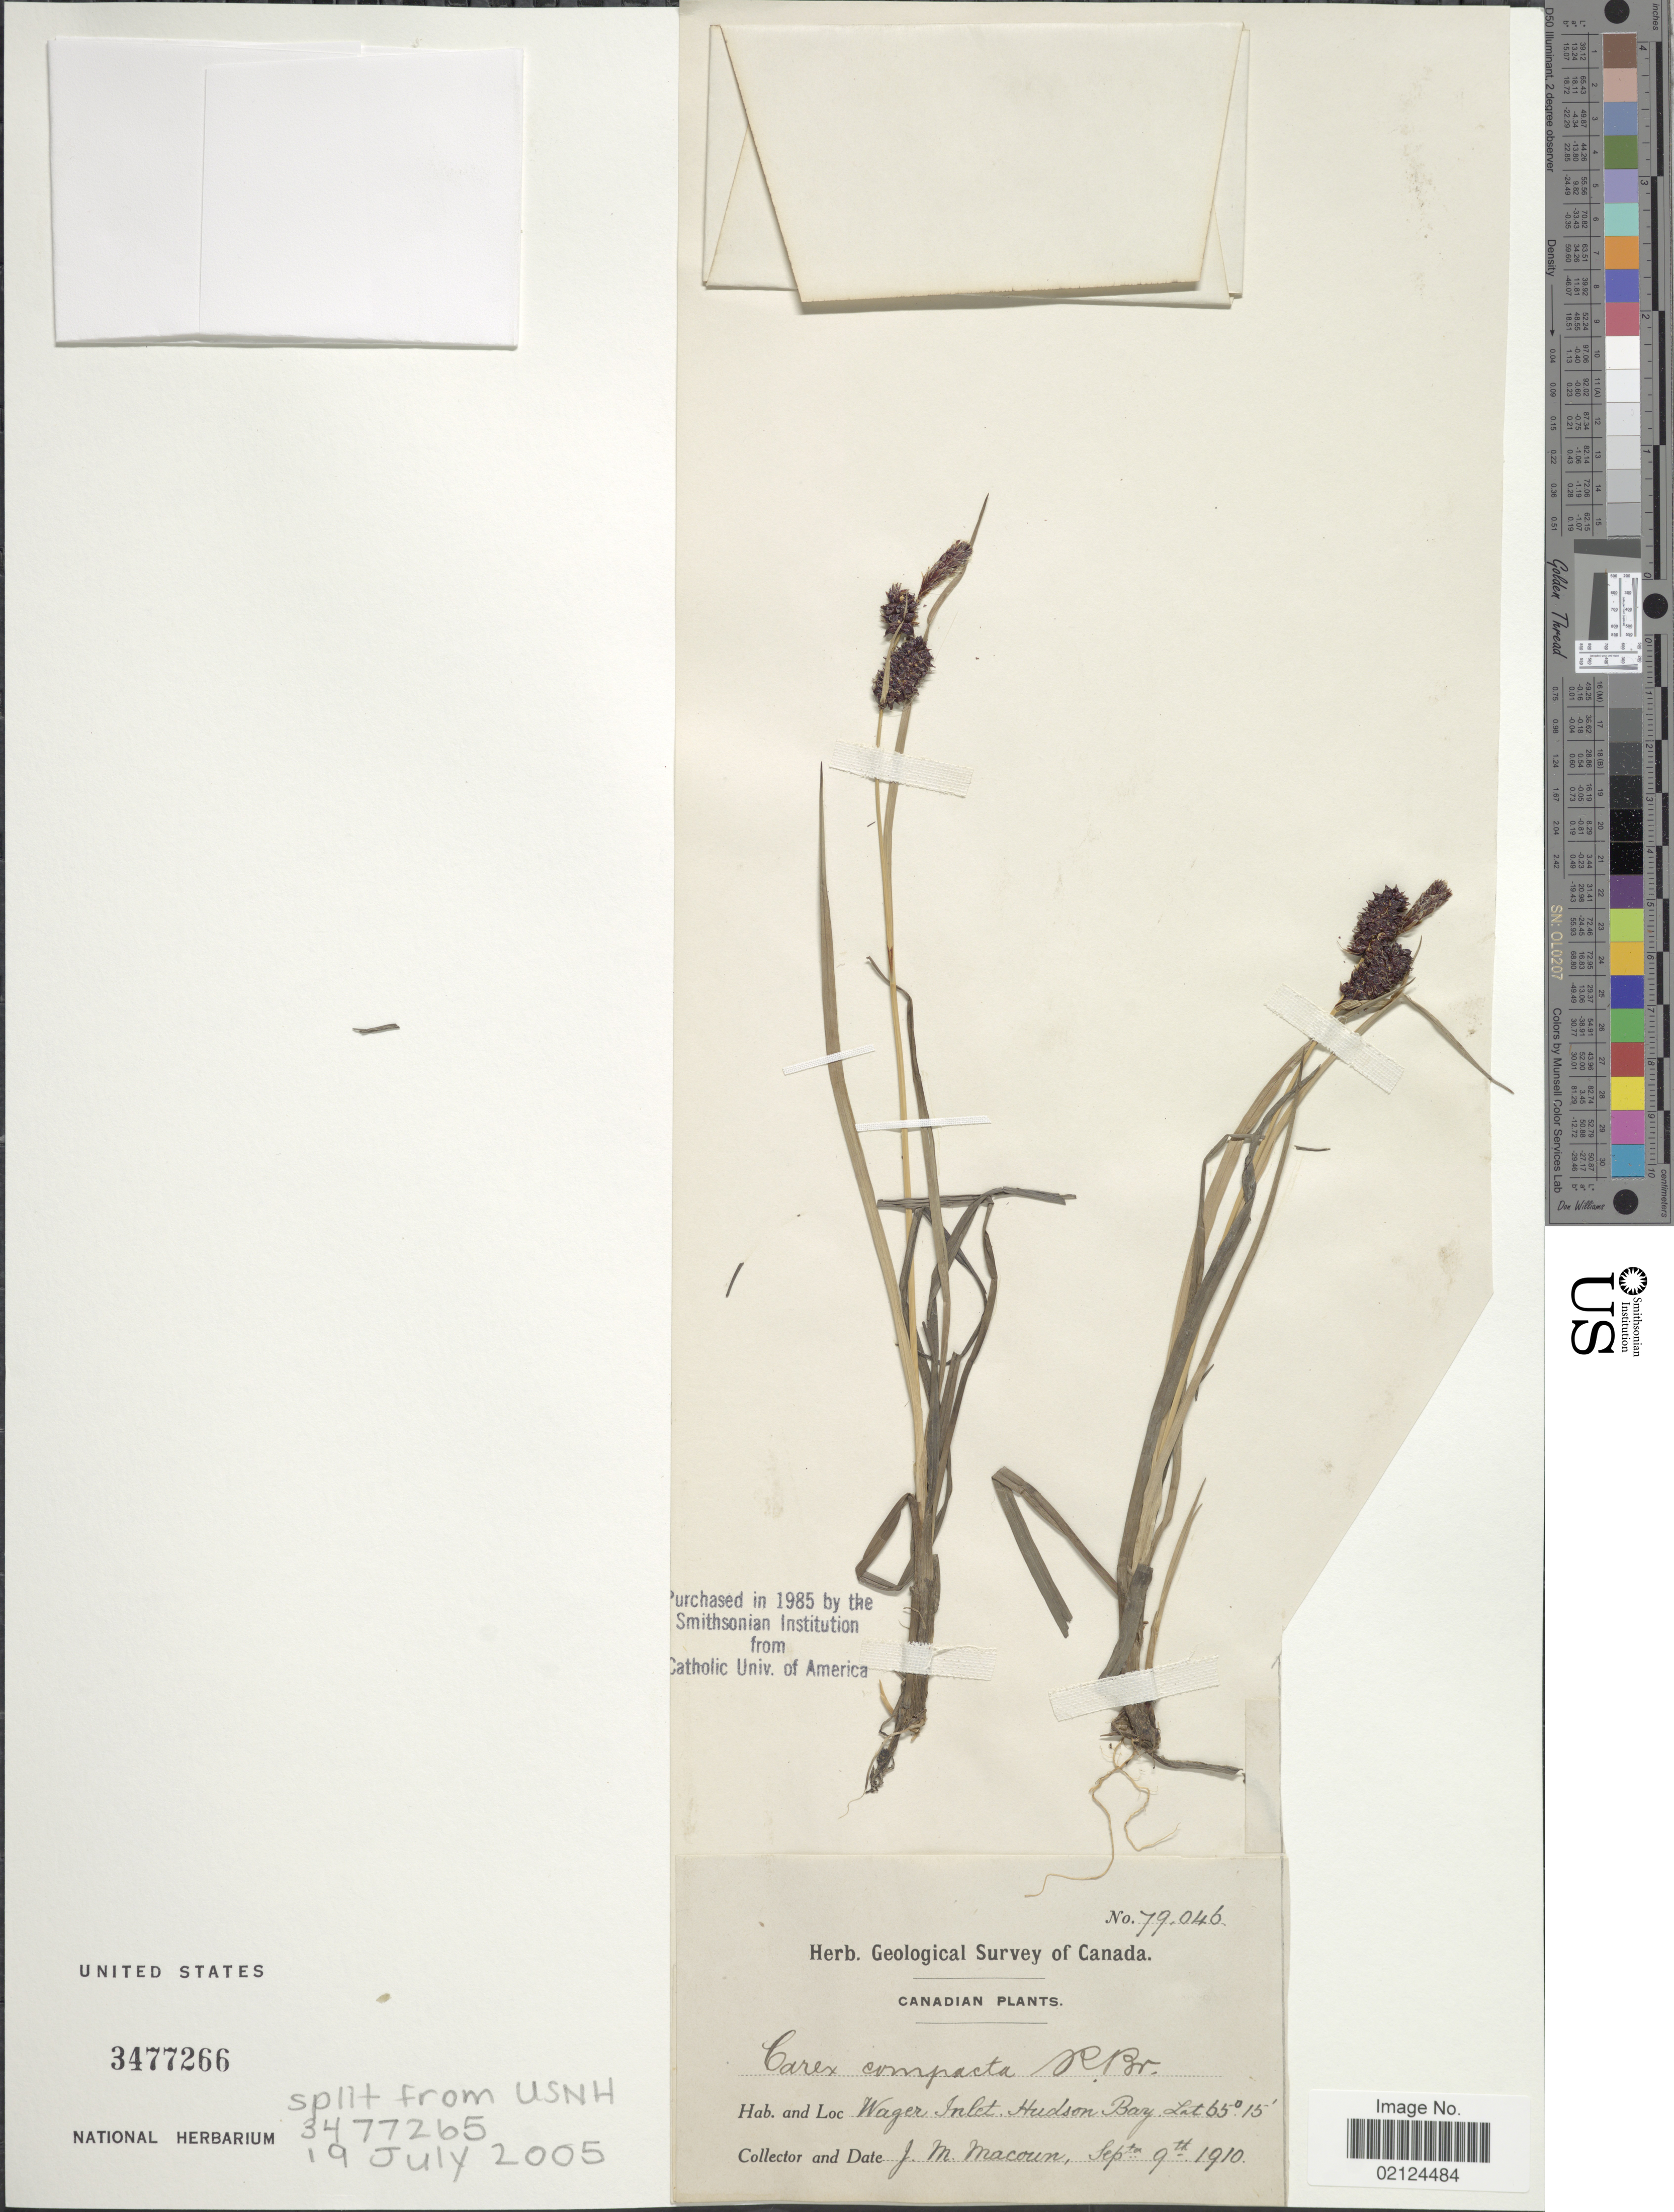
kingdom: Plantae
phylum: Tracheophyta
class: Liliopsida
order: Poales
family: Cyperaceae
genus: Carex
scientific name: Carex membranacea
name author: Hook.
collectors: J. M. Macoun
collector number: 79046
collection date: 1910-09-09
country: Canada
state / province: Nunavut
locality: Wager Hill, Hudson Bay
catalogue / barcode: US 3477266